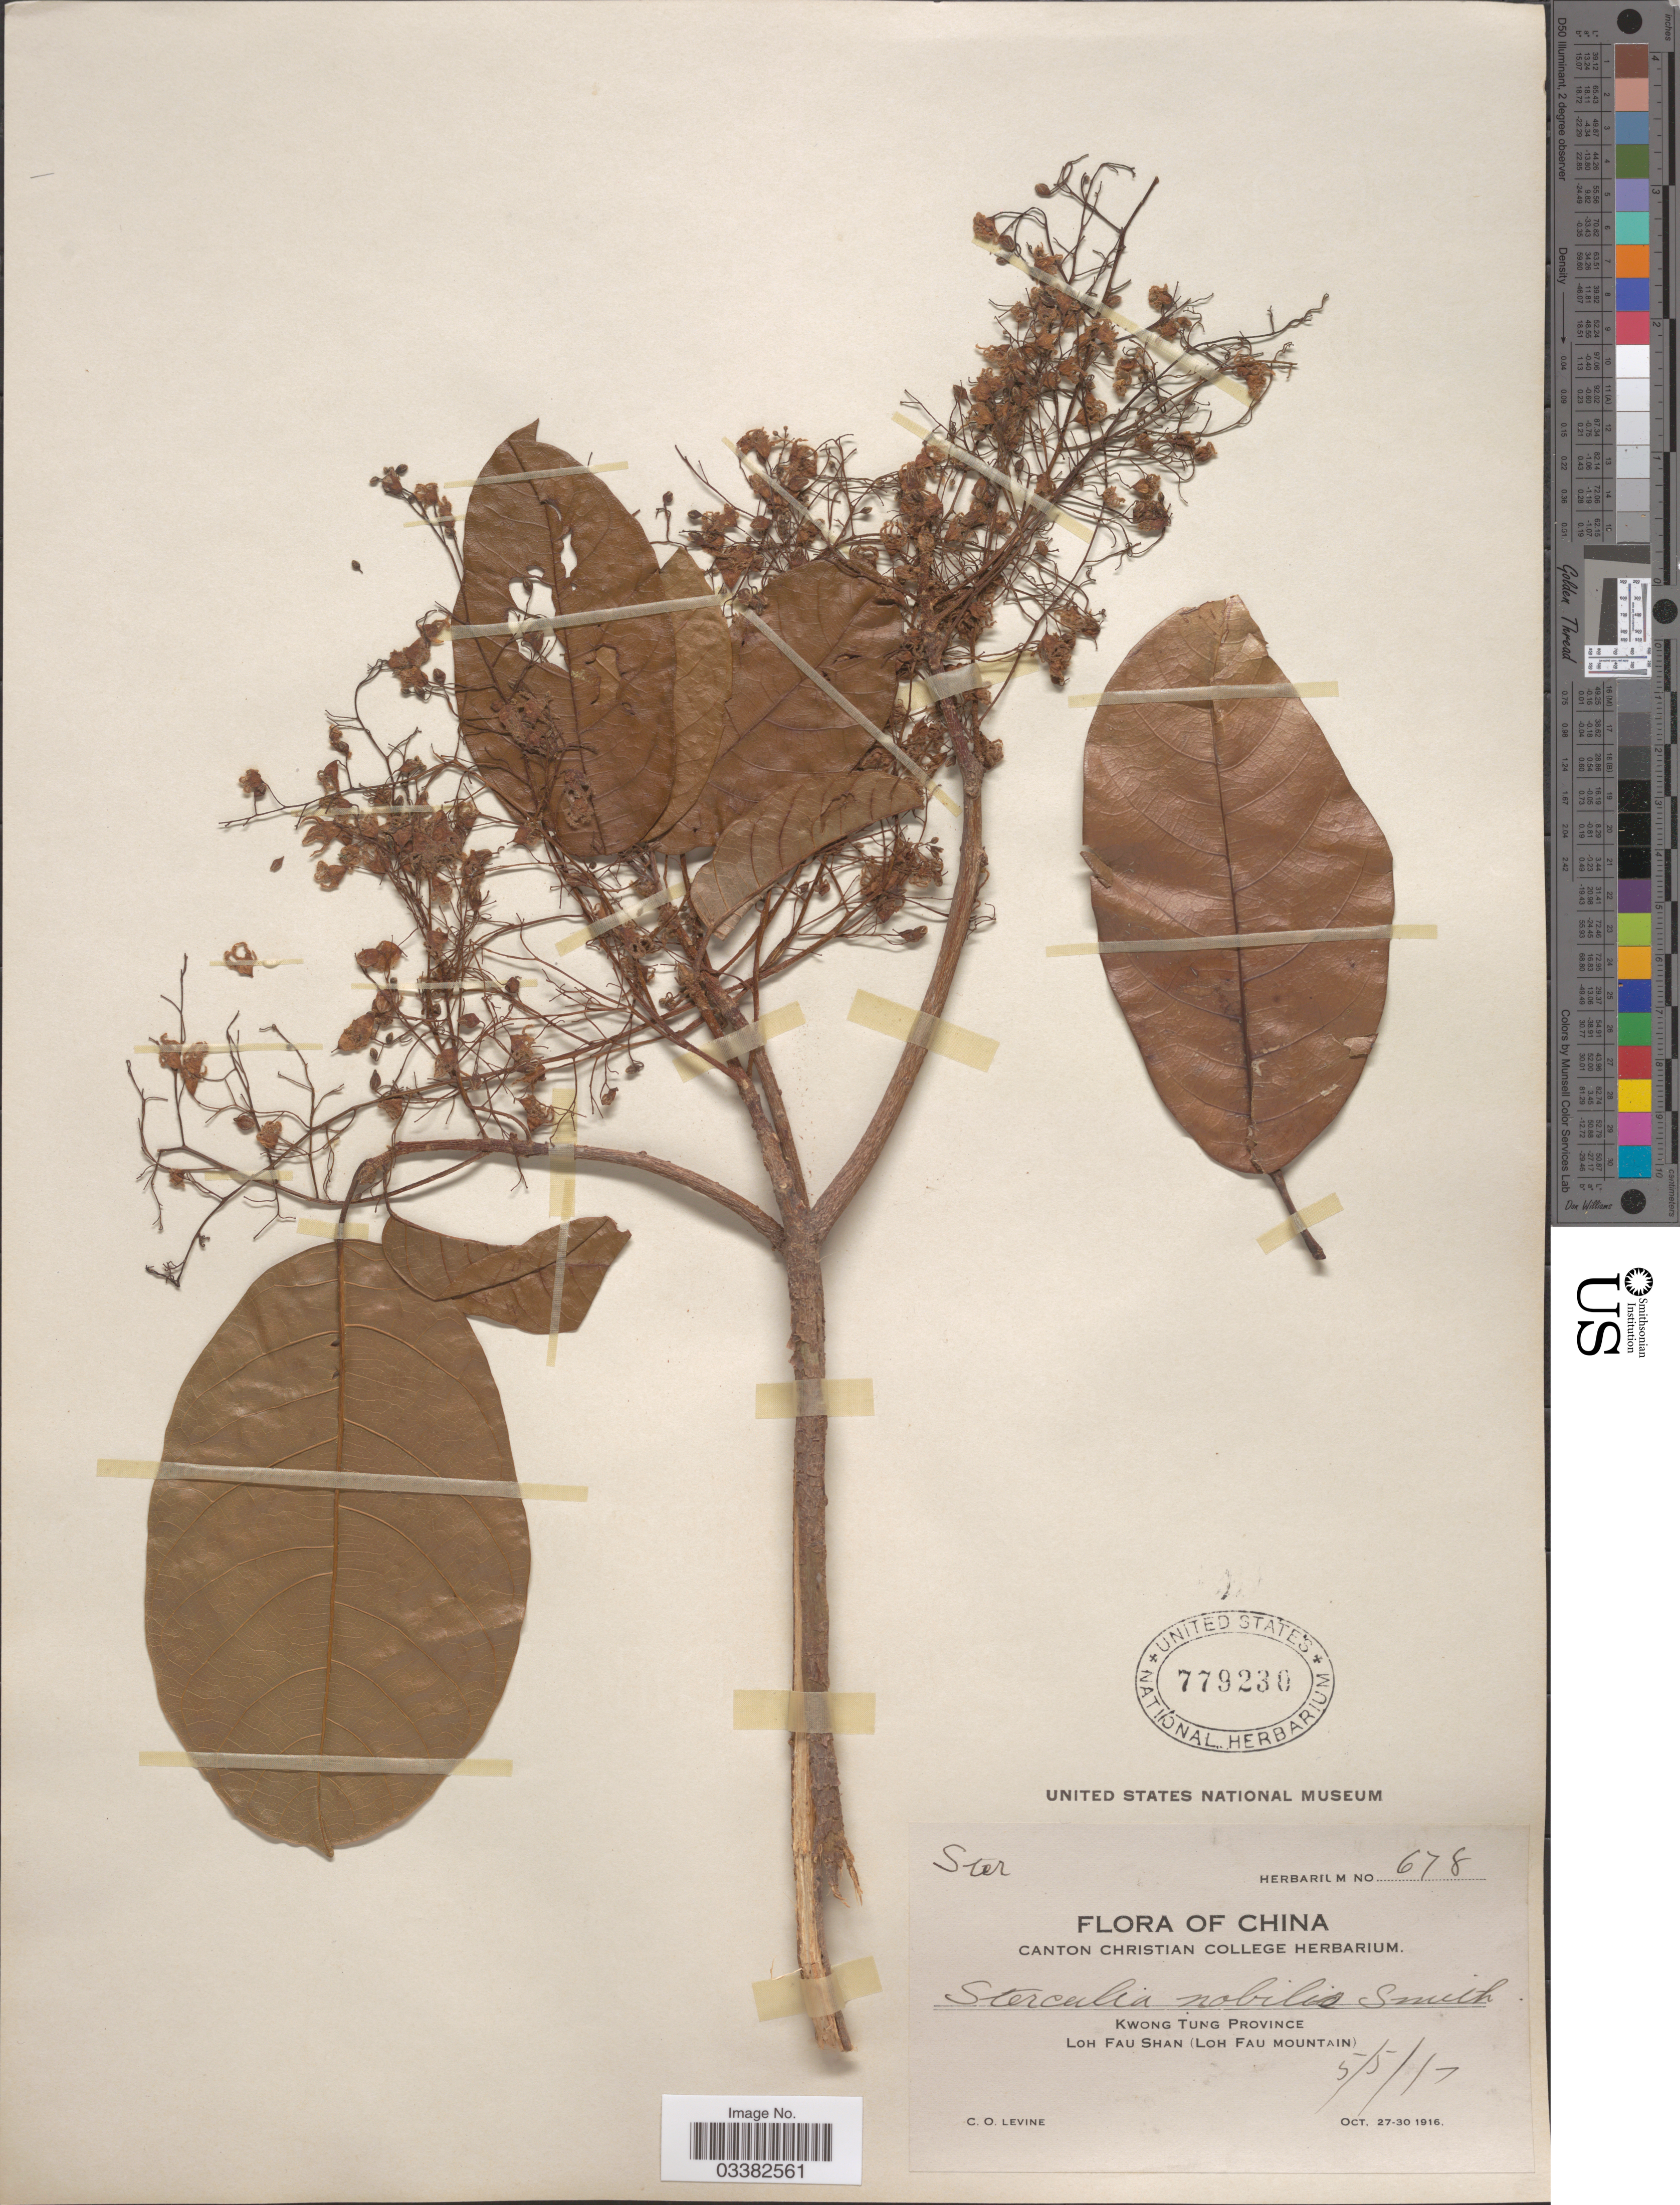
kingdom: Plantae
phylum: Tracheophyta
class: Magnoliopsida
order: Malvales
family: Malvaceae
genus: Sterculia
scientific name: Sterculia nobilis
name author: Sm.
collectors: C. O. Levine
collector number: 678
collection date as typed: Transcribed d/m/y: 5/5/17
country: China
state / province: Guangdong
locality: Kwong Tung Province. Loh Fau Shan (Loh Fau Mountain).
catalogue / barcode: US 779230